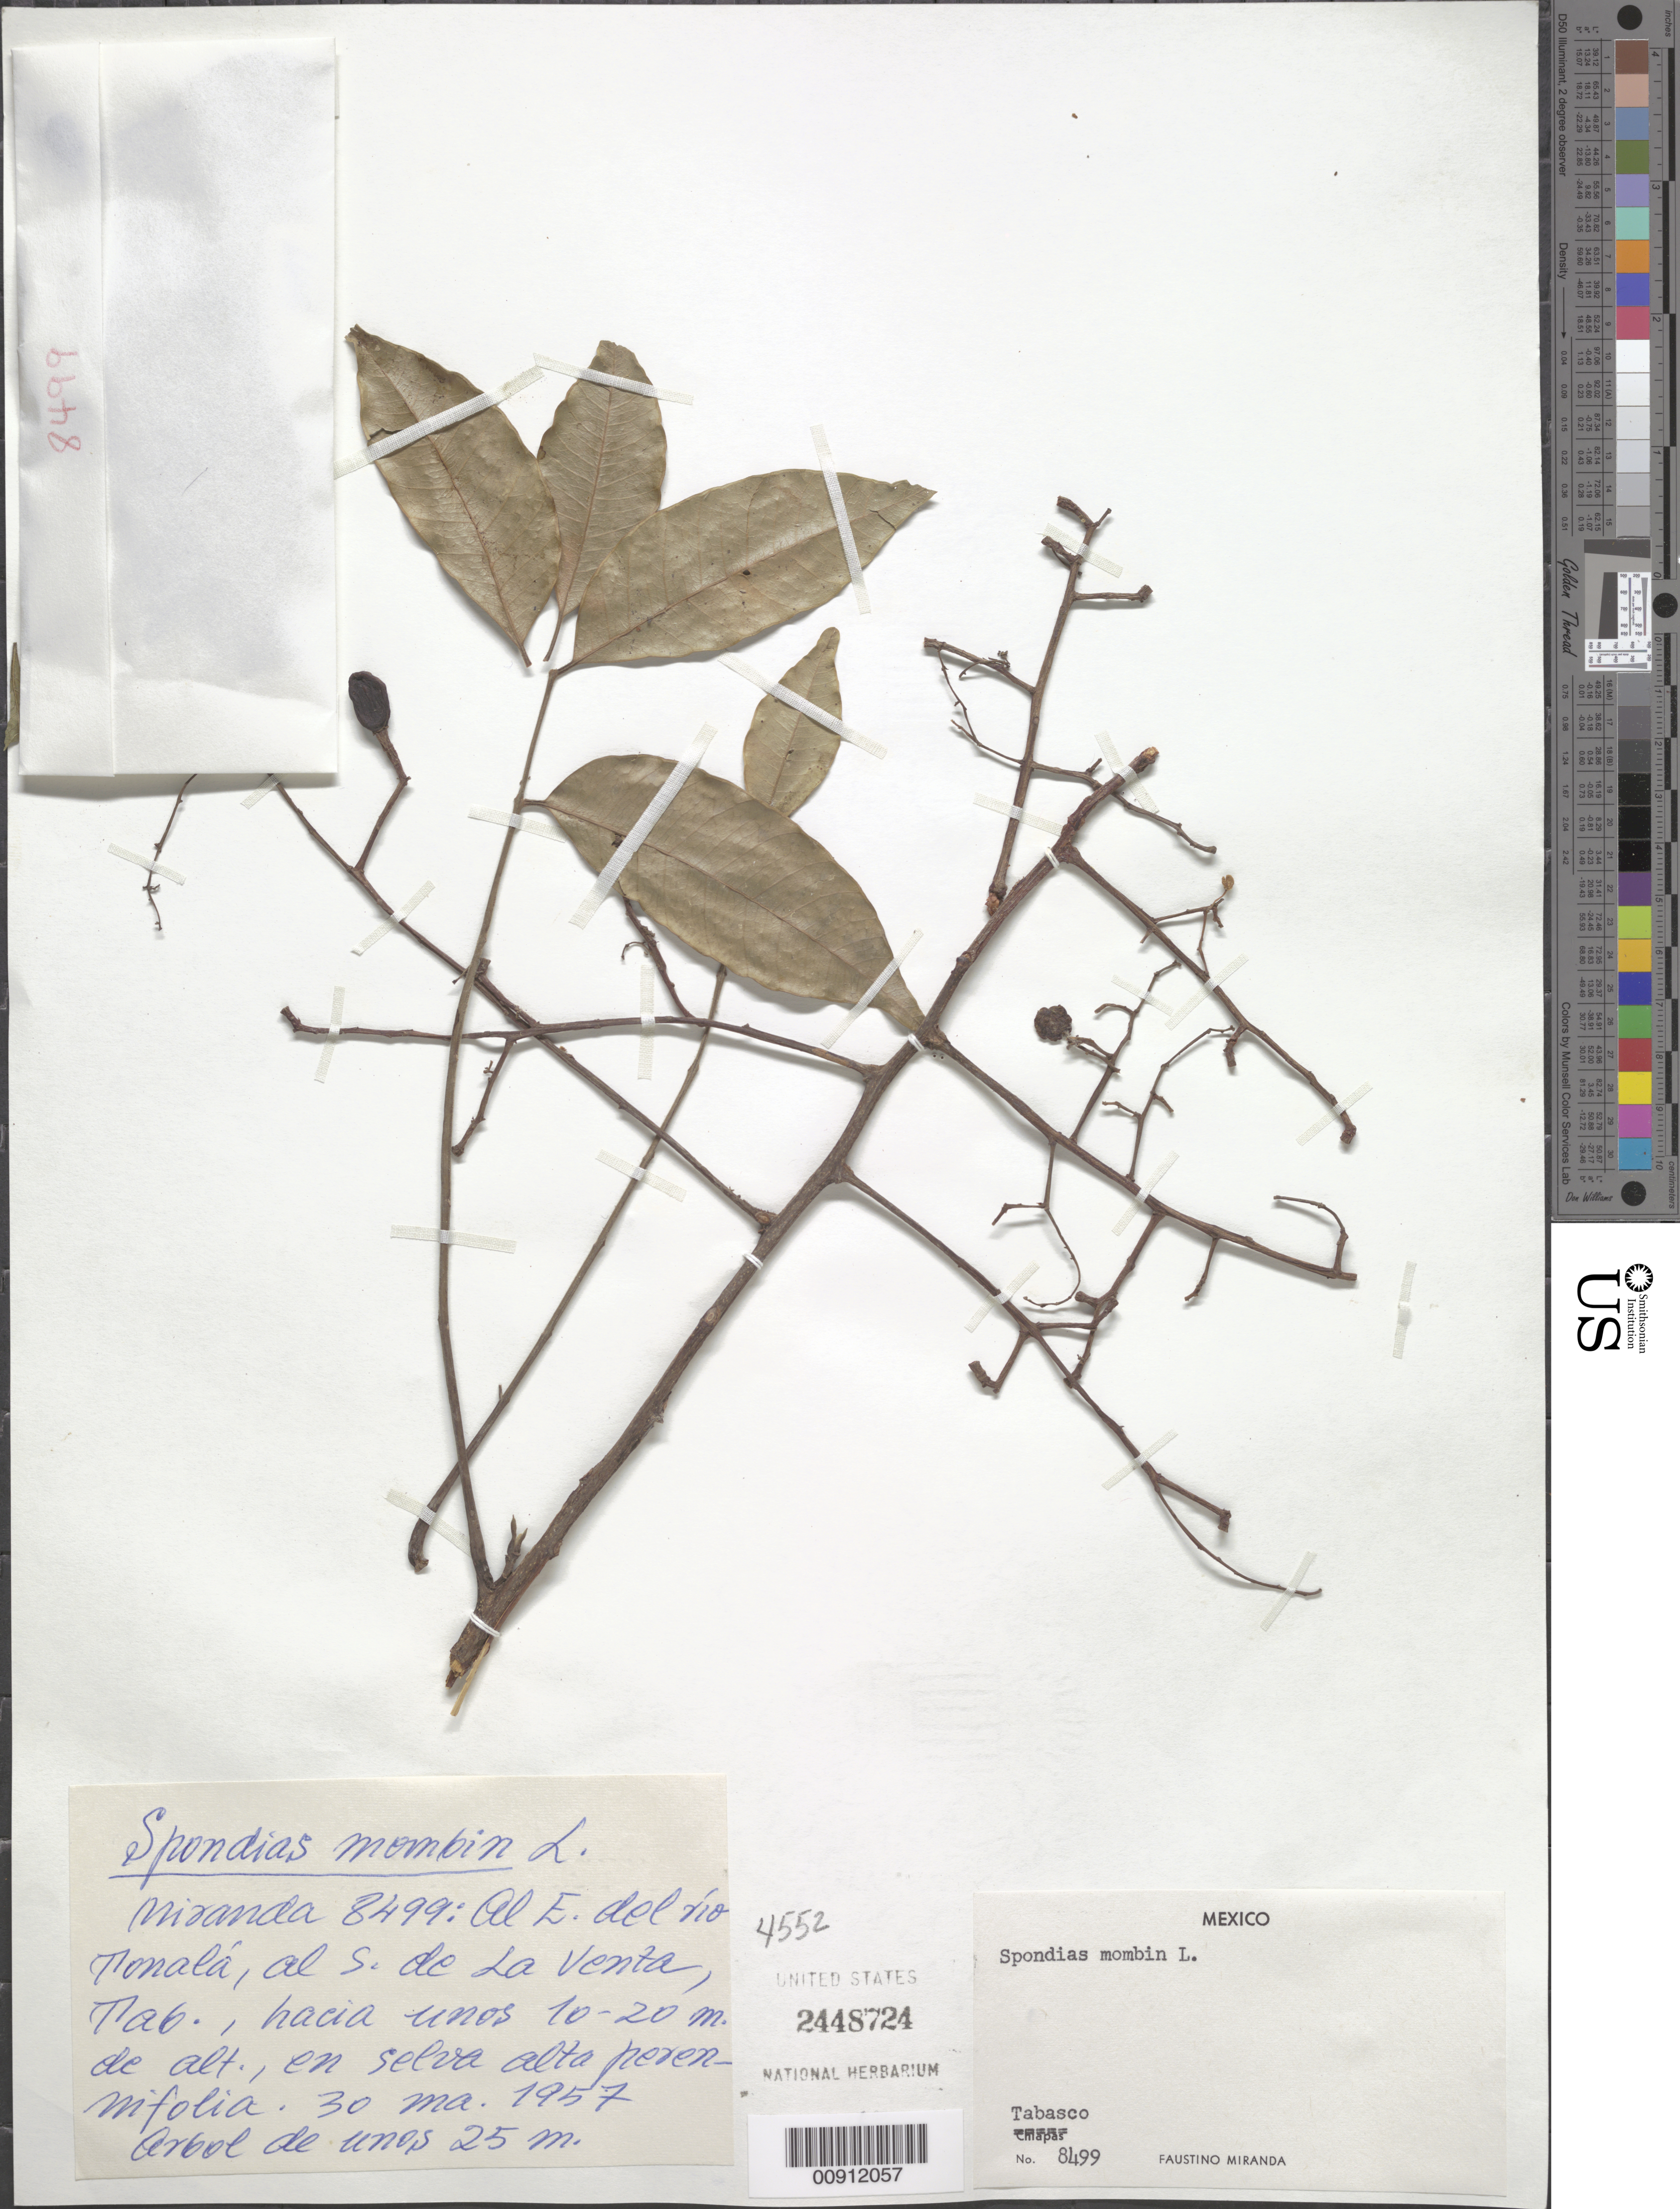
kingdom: Plantae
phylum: Tracheophyta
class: Magnoliopsida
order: Sapindales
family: Anacardiaceae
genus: Spondias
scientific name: Spondias mombin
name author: L.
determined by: Mitchell, John D.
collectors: Miranda G., F.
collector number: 8499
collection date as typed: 30 Mar 1957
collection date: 1957-03-30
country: Mexico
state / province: Tabasco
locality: Al E. del río Tonalá, al S. de La Venta, Tabasco.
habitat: En selva alta perennifolia.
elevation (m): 20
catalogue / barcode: US 2448724